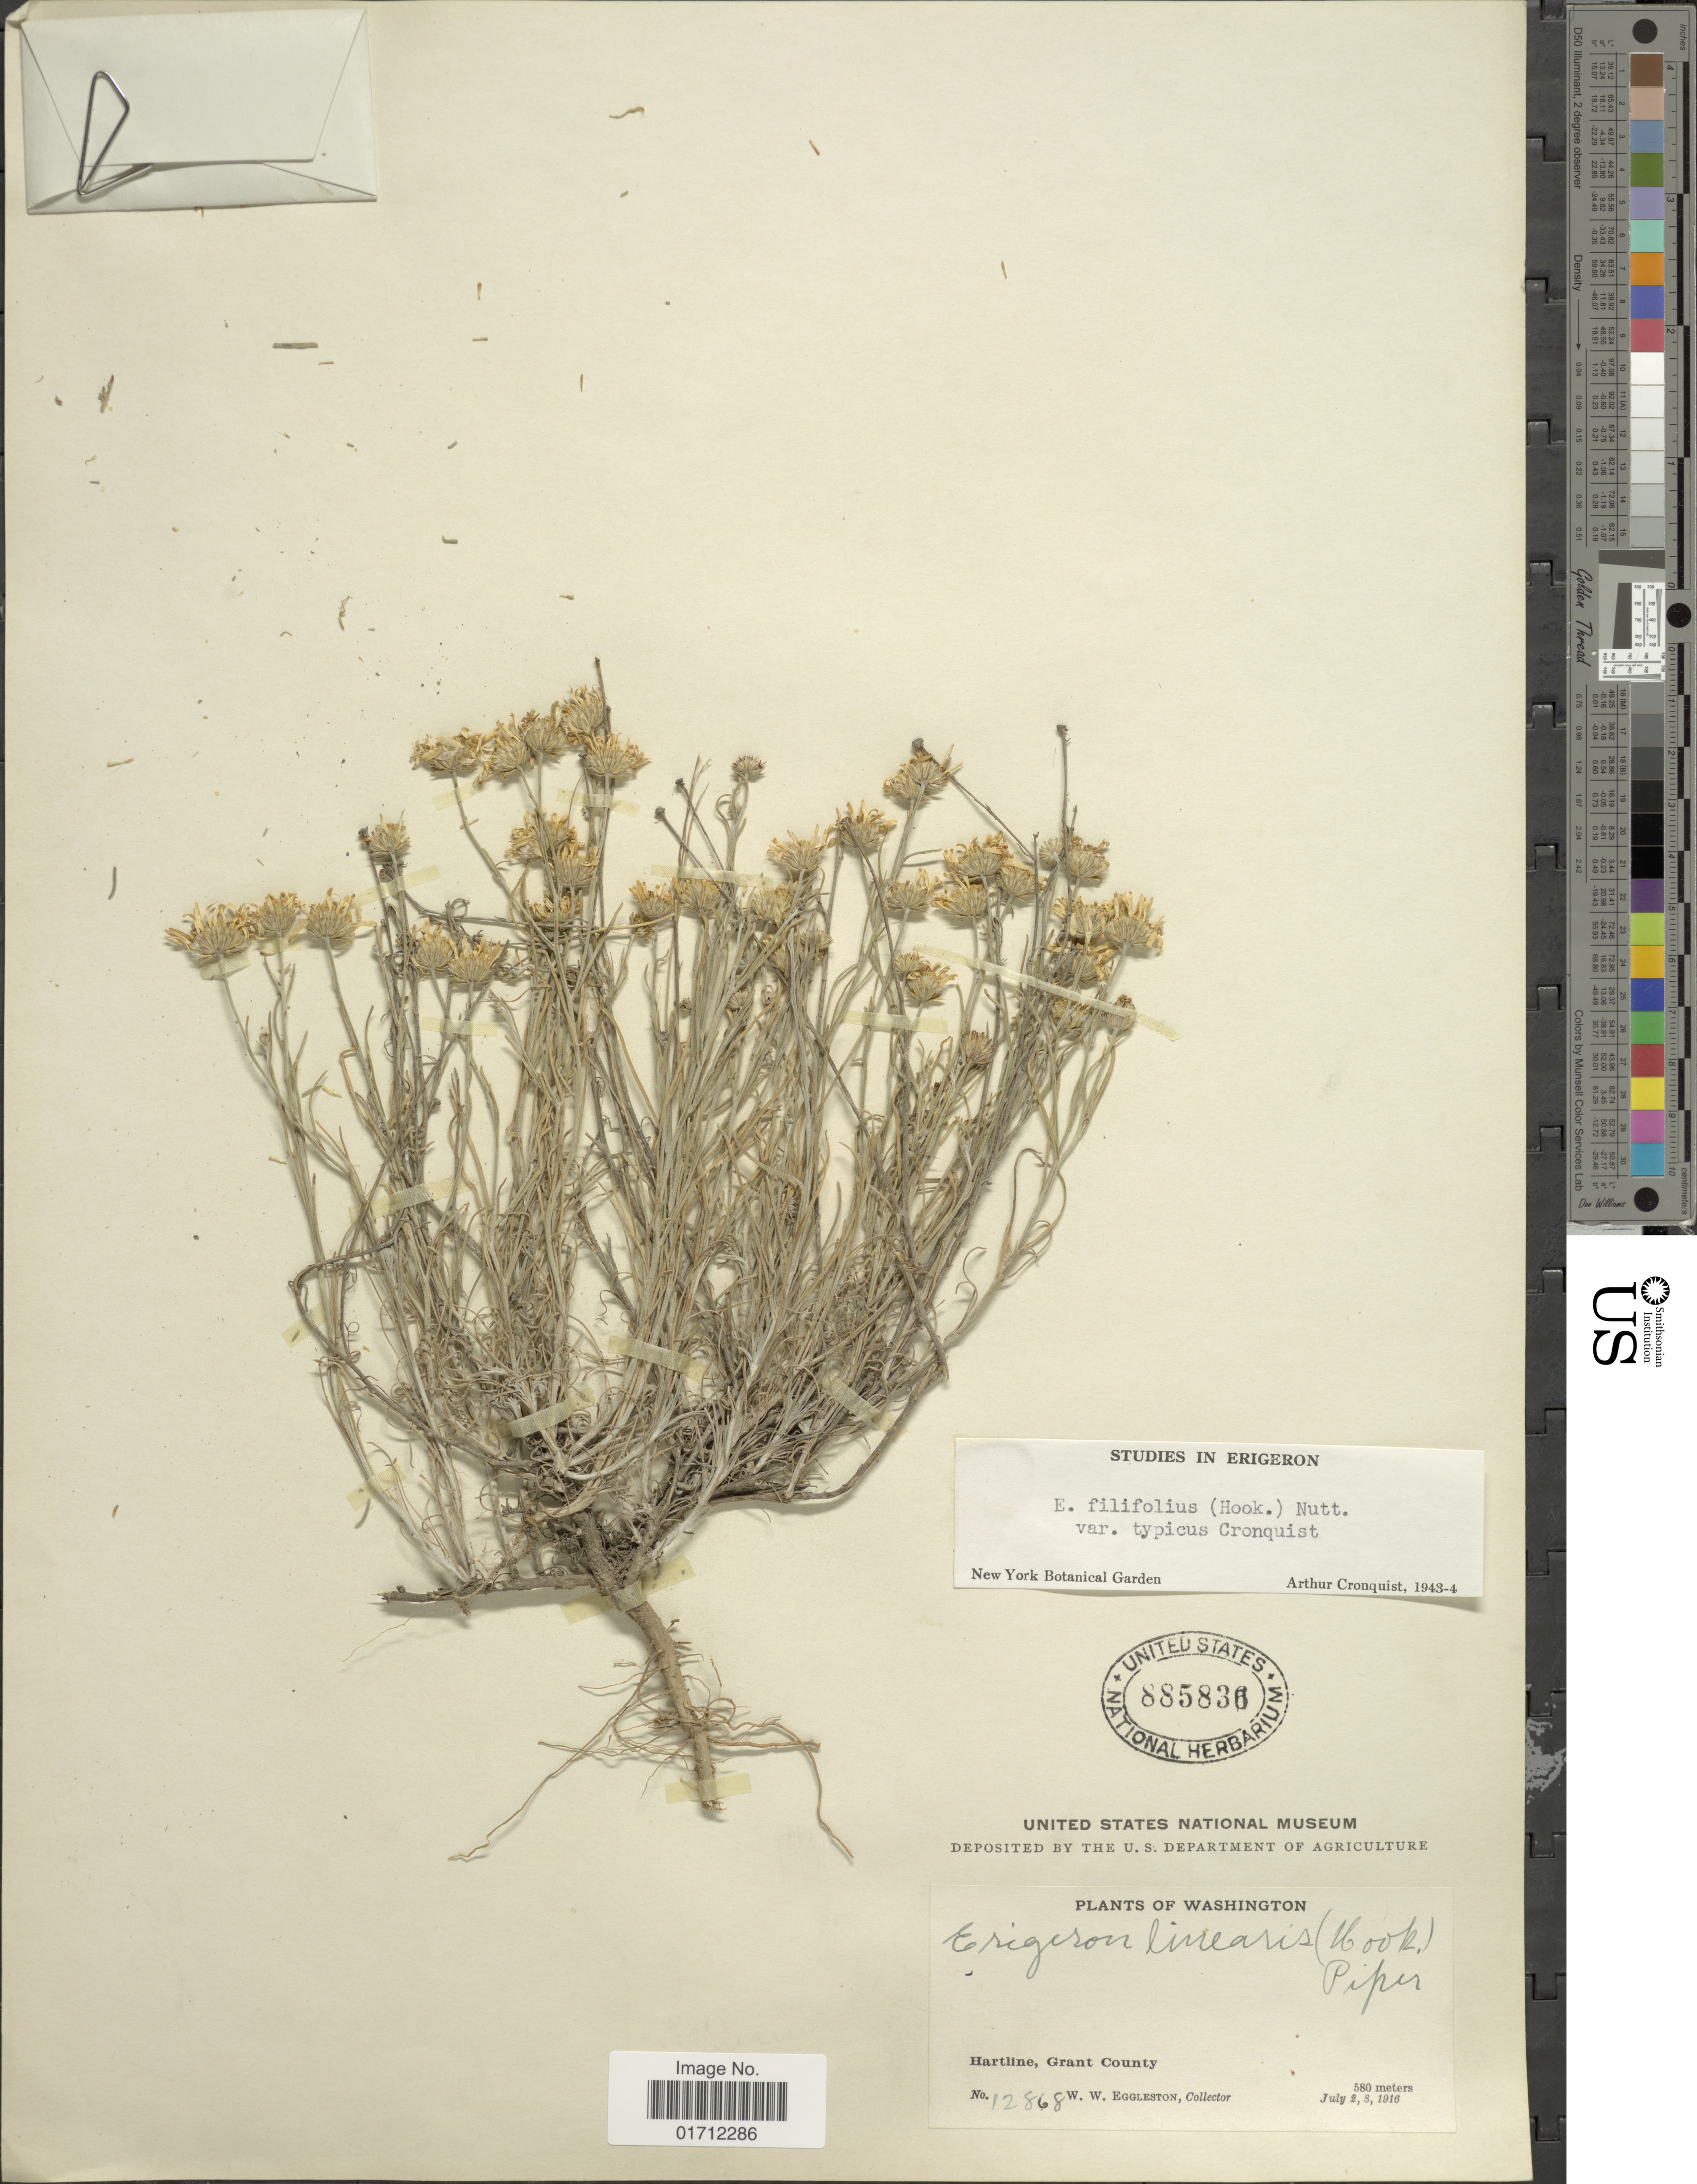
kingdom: Plantae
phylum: Tracheophyta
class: Magnoliopsida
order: Asterales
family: Asteraceae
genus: Erigeron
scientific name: Erigeron filifolius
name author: (Hook.) Nutt.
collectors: W. W. Eggleston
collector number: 12868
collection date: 1916-07-02/1916-07-03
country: United States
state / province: Washington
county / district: Grant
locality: Hartline, Grant County.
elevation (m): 580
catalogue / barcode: US 885836